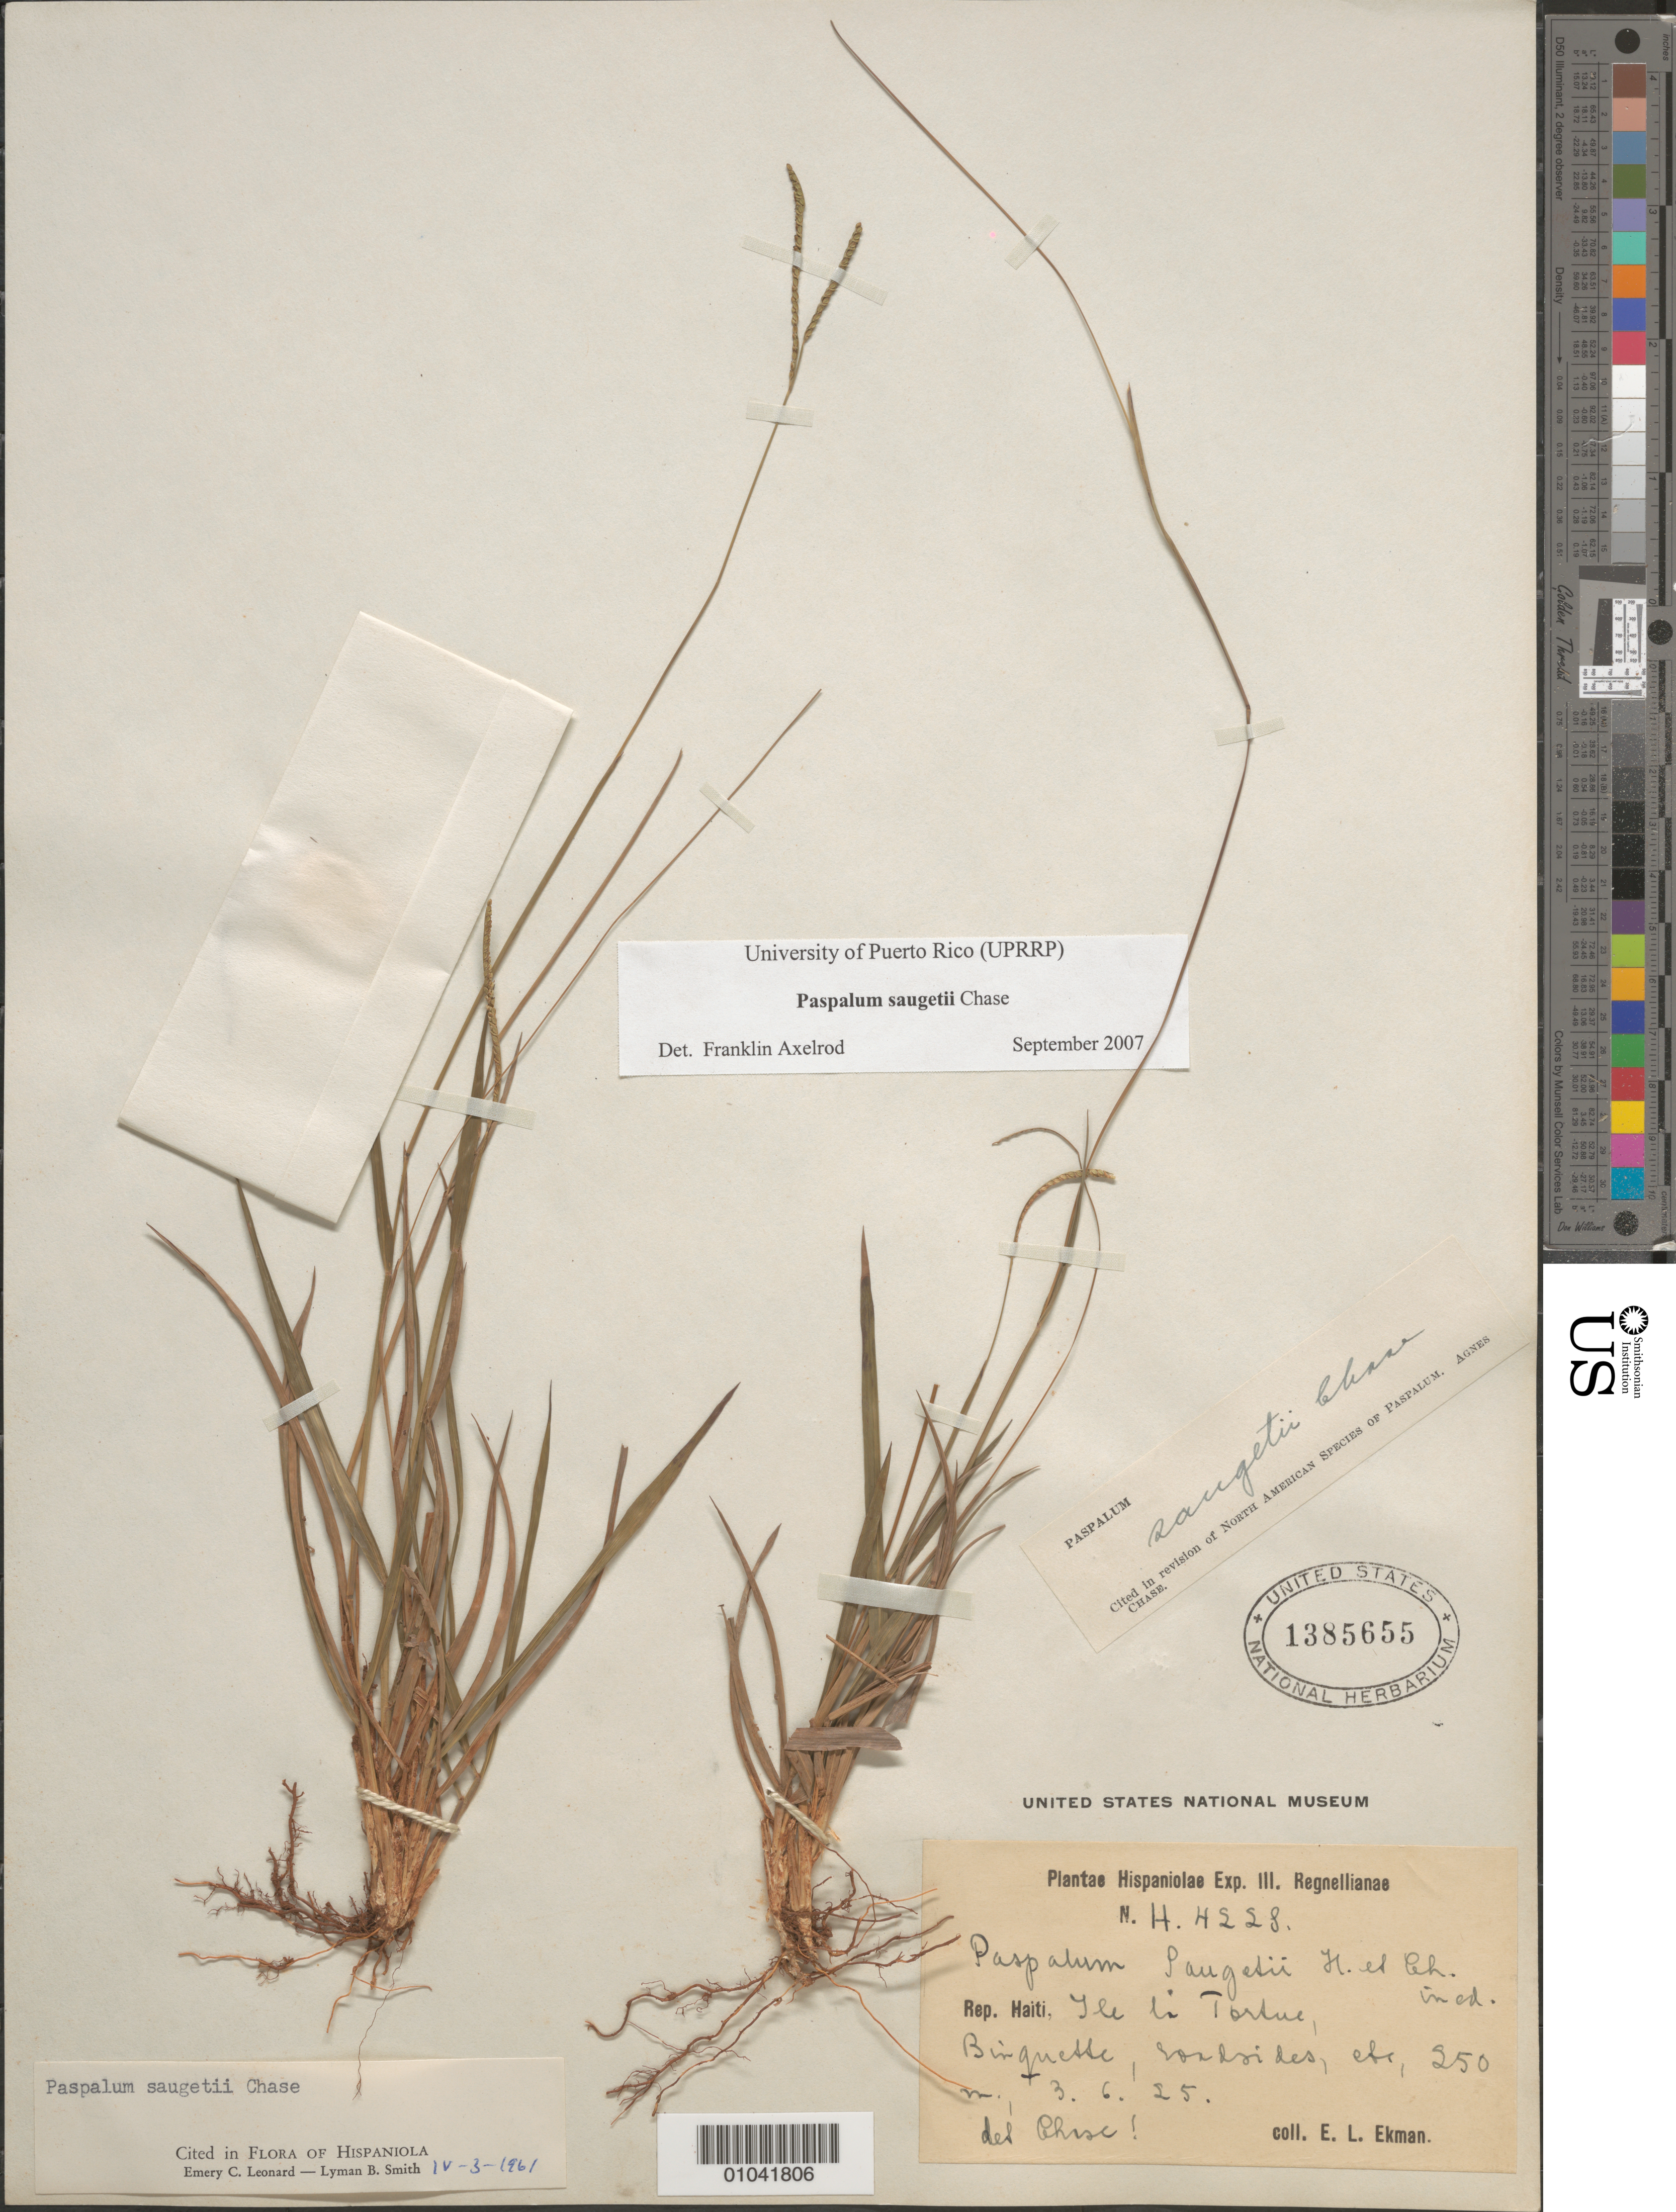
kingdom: Plantae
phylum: Tracheophyta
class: Liliopsida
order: Poales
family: Poaceae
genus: Paspalum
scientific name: Paspalum saugetii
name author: Chase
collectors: E. L. Ekman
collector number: H 4228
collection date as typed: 03 Jun 1925 or 06 Mar 1925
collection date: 1925-03-06 or 1925-06-03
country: Haiti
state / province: Nord-Óuest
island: Île de la Tortue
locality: Ile la Tortue, Binquette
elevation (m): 250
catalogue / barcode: US 1385655